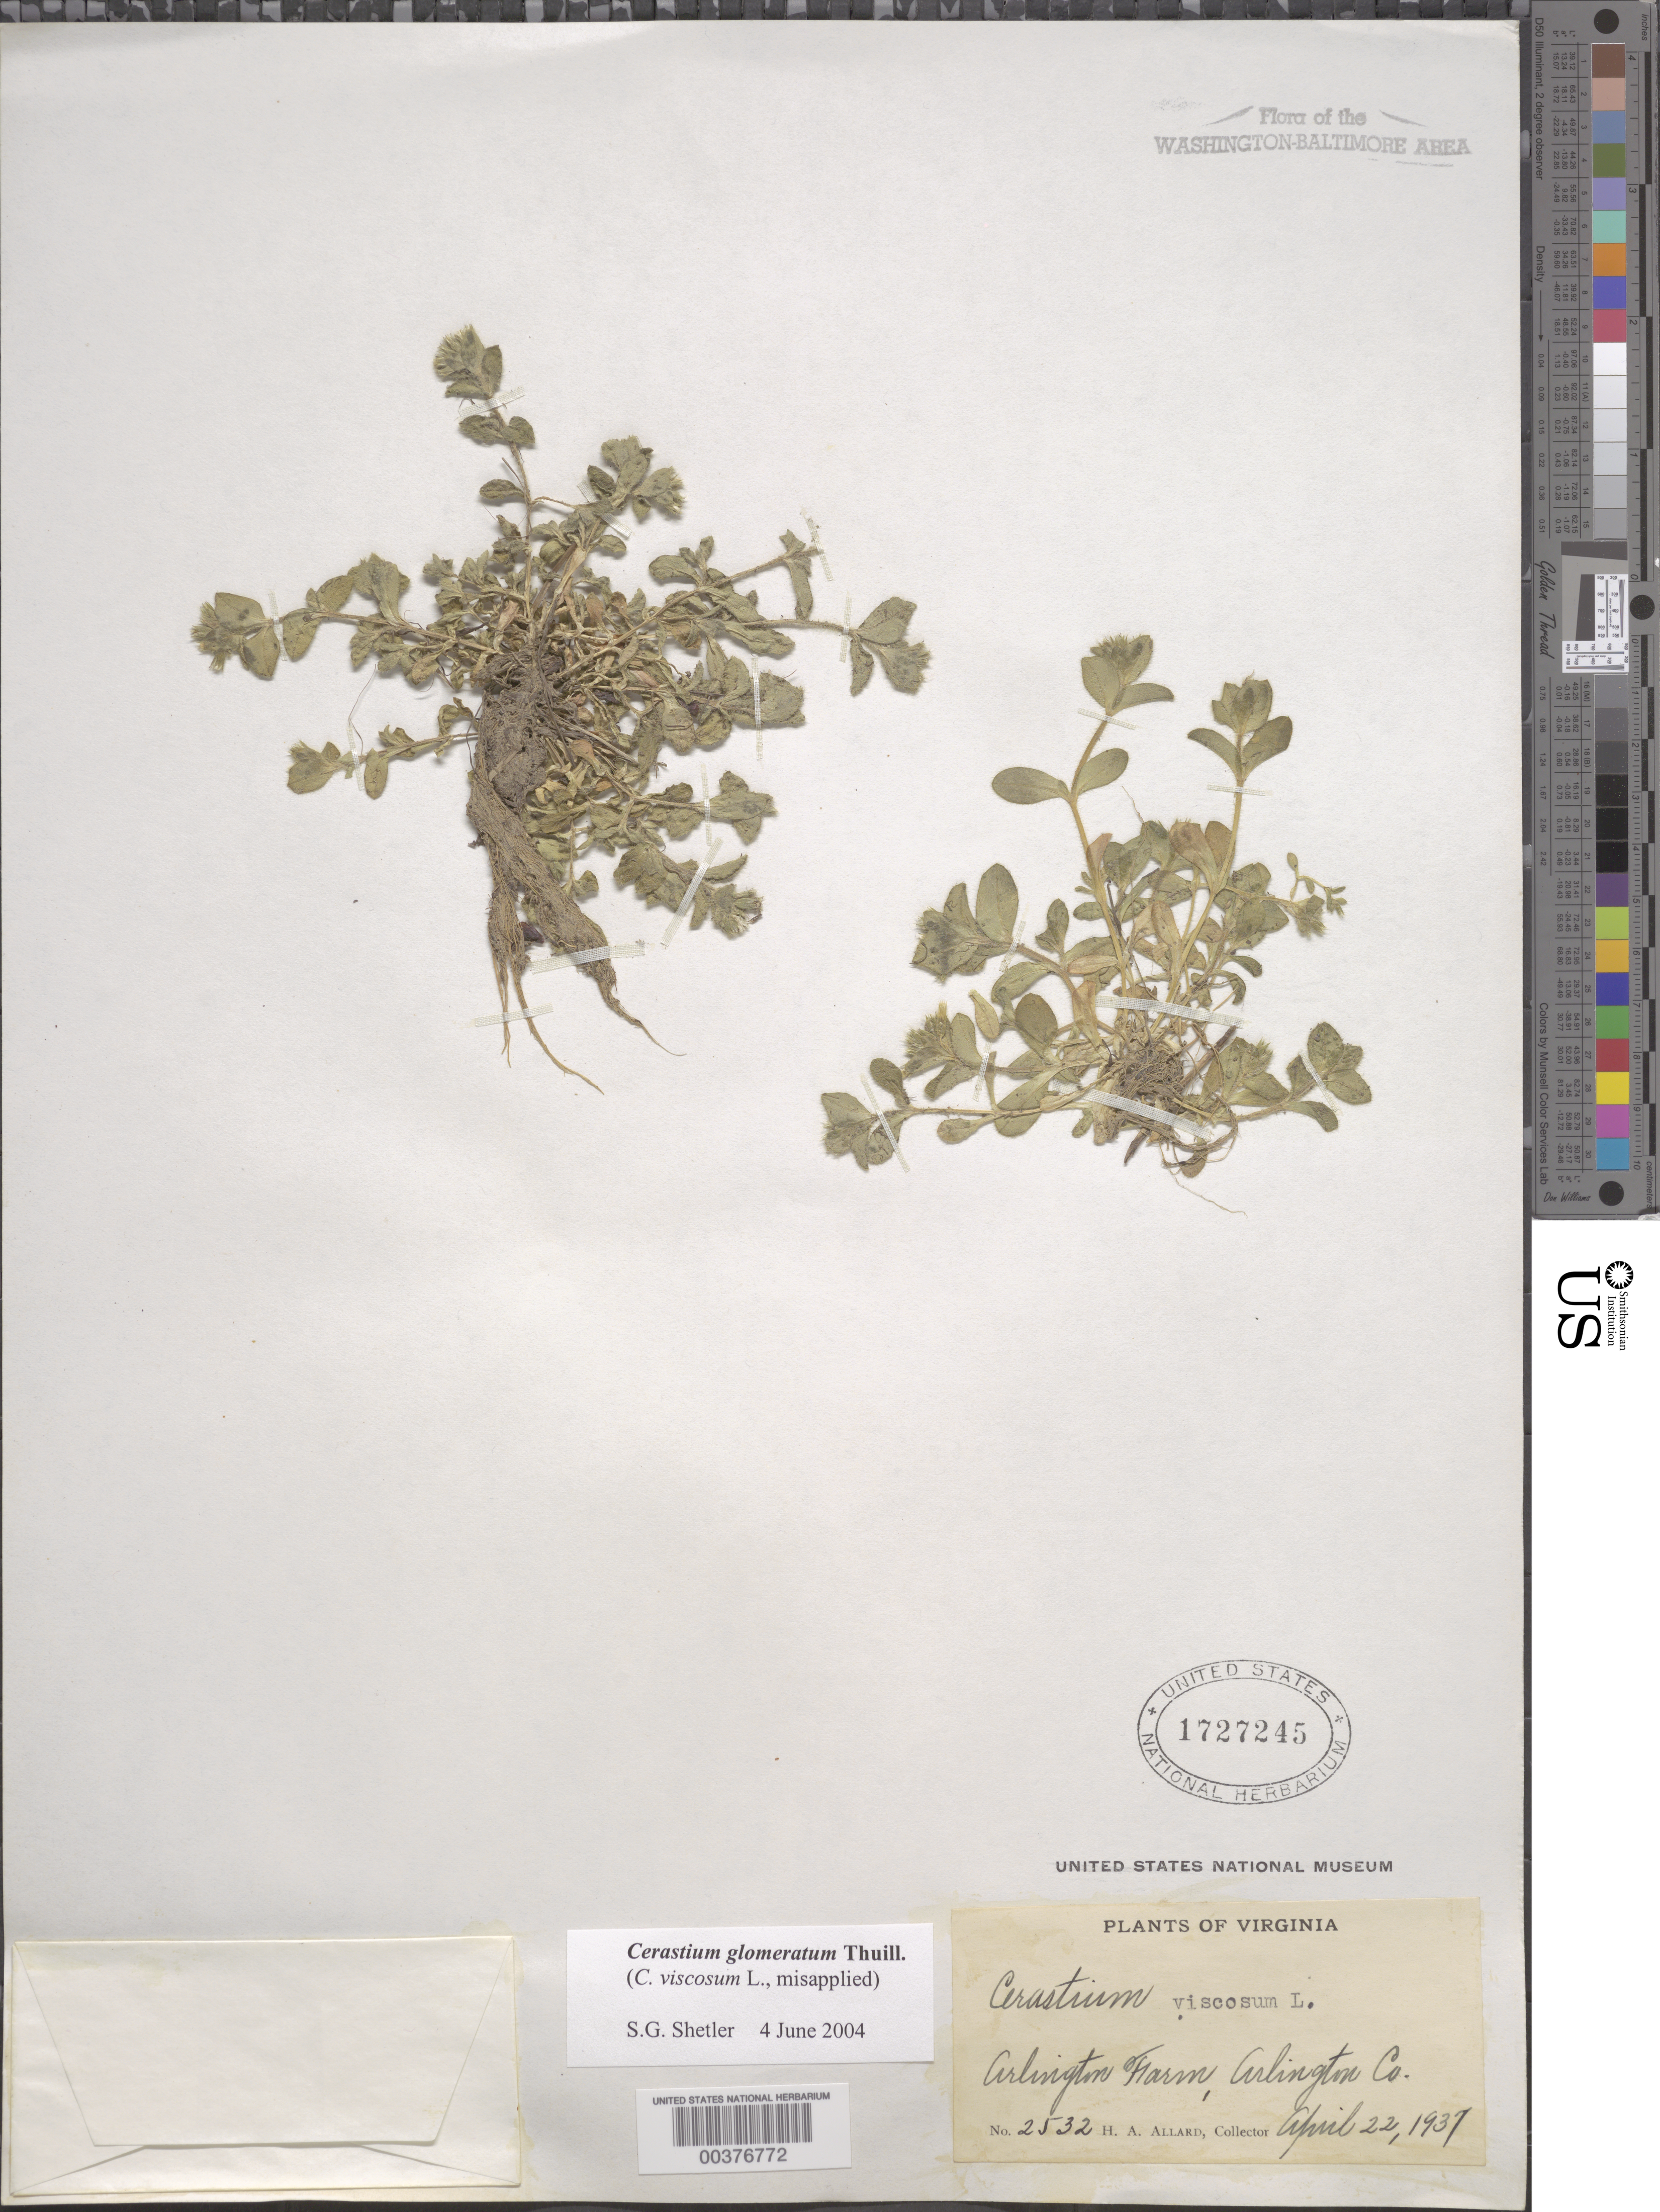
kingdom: Plantae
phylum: Tracheophyta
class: Magnoliopsida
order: Caryophyllales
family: Caryophyllaceae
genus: Cerastium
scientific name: Cerastium glomeratum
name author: Thuill.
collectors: H. A. Allard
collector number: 2532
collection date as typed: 22 Apr 1937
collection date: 1937-04-22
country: United States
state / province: Virginia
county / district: Arlington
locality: Arlington Farm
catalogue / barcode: US 1727245